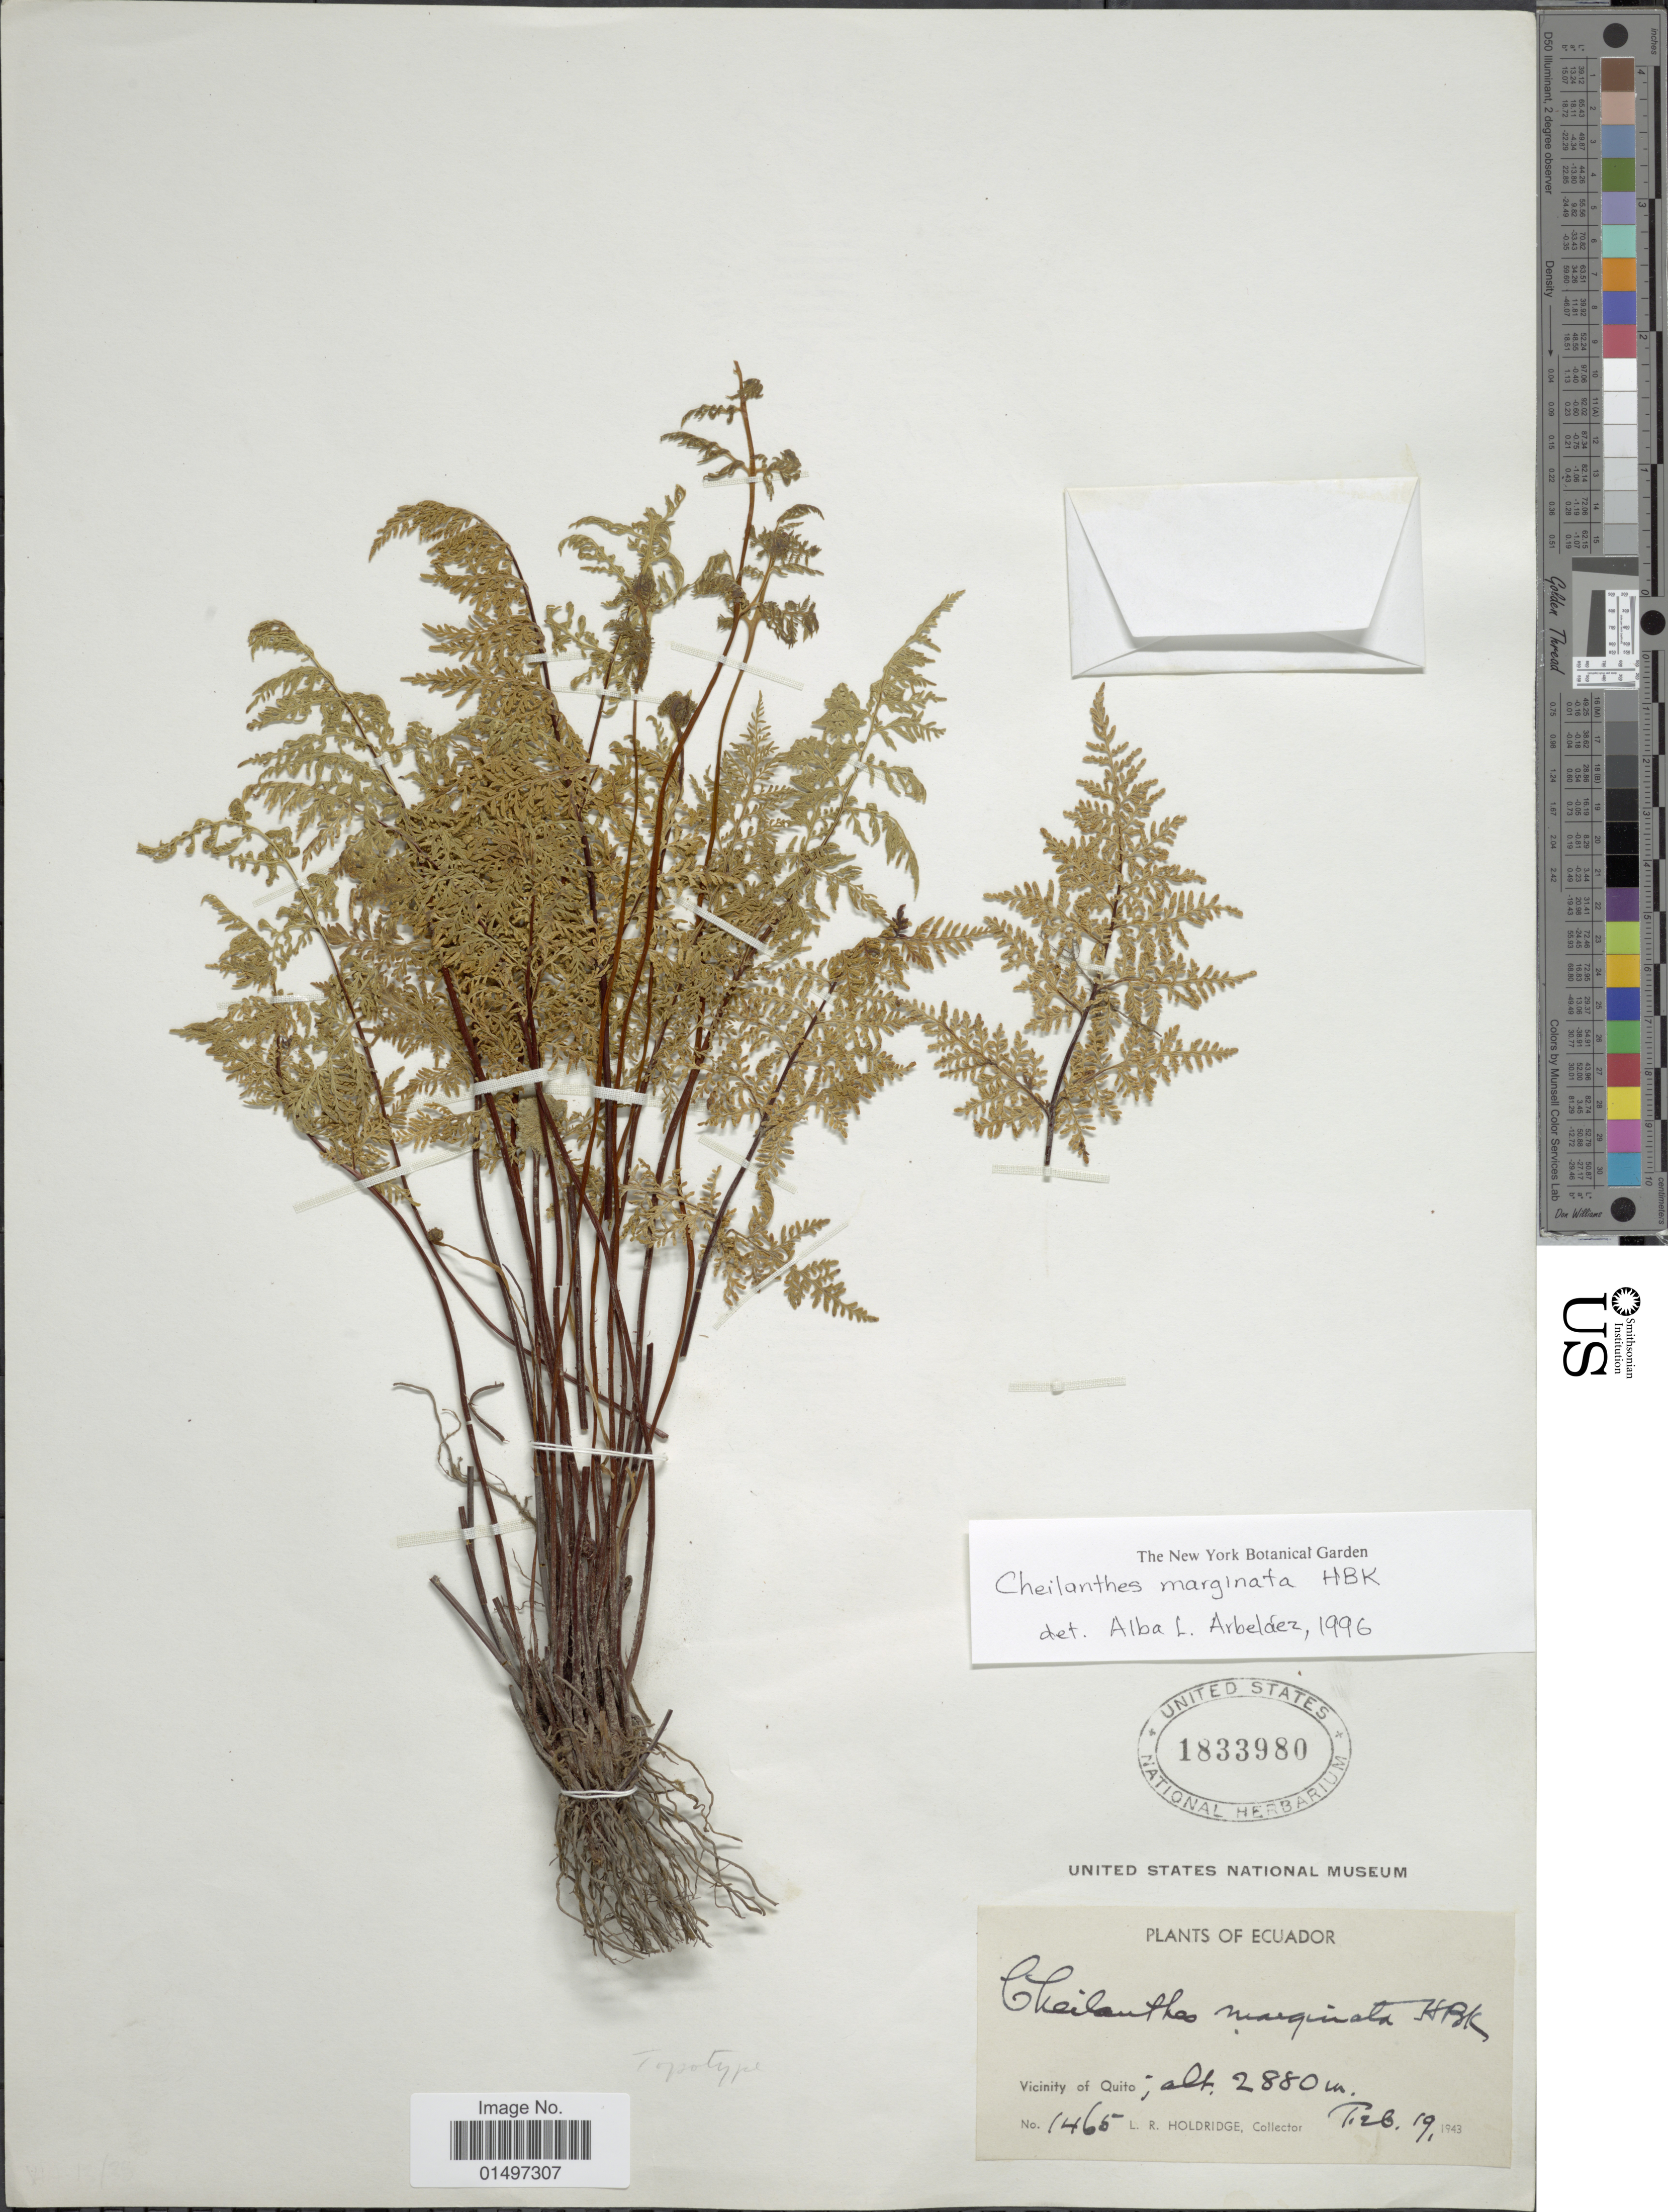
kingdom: Plantae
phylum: Tracheophyta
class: Polypodiopsida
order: Polypodiales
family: Pteridaceae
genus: Gaga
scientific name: Gaga marginata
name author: (Kunth) Fay W. Li & Windham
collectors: L. Holdridge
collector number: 1465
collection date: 1943-02-19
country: Ecuador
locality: Vicinity of Quito.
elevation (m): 2880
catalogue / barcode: US 1833980